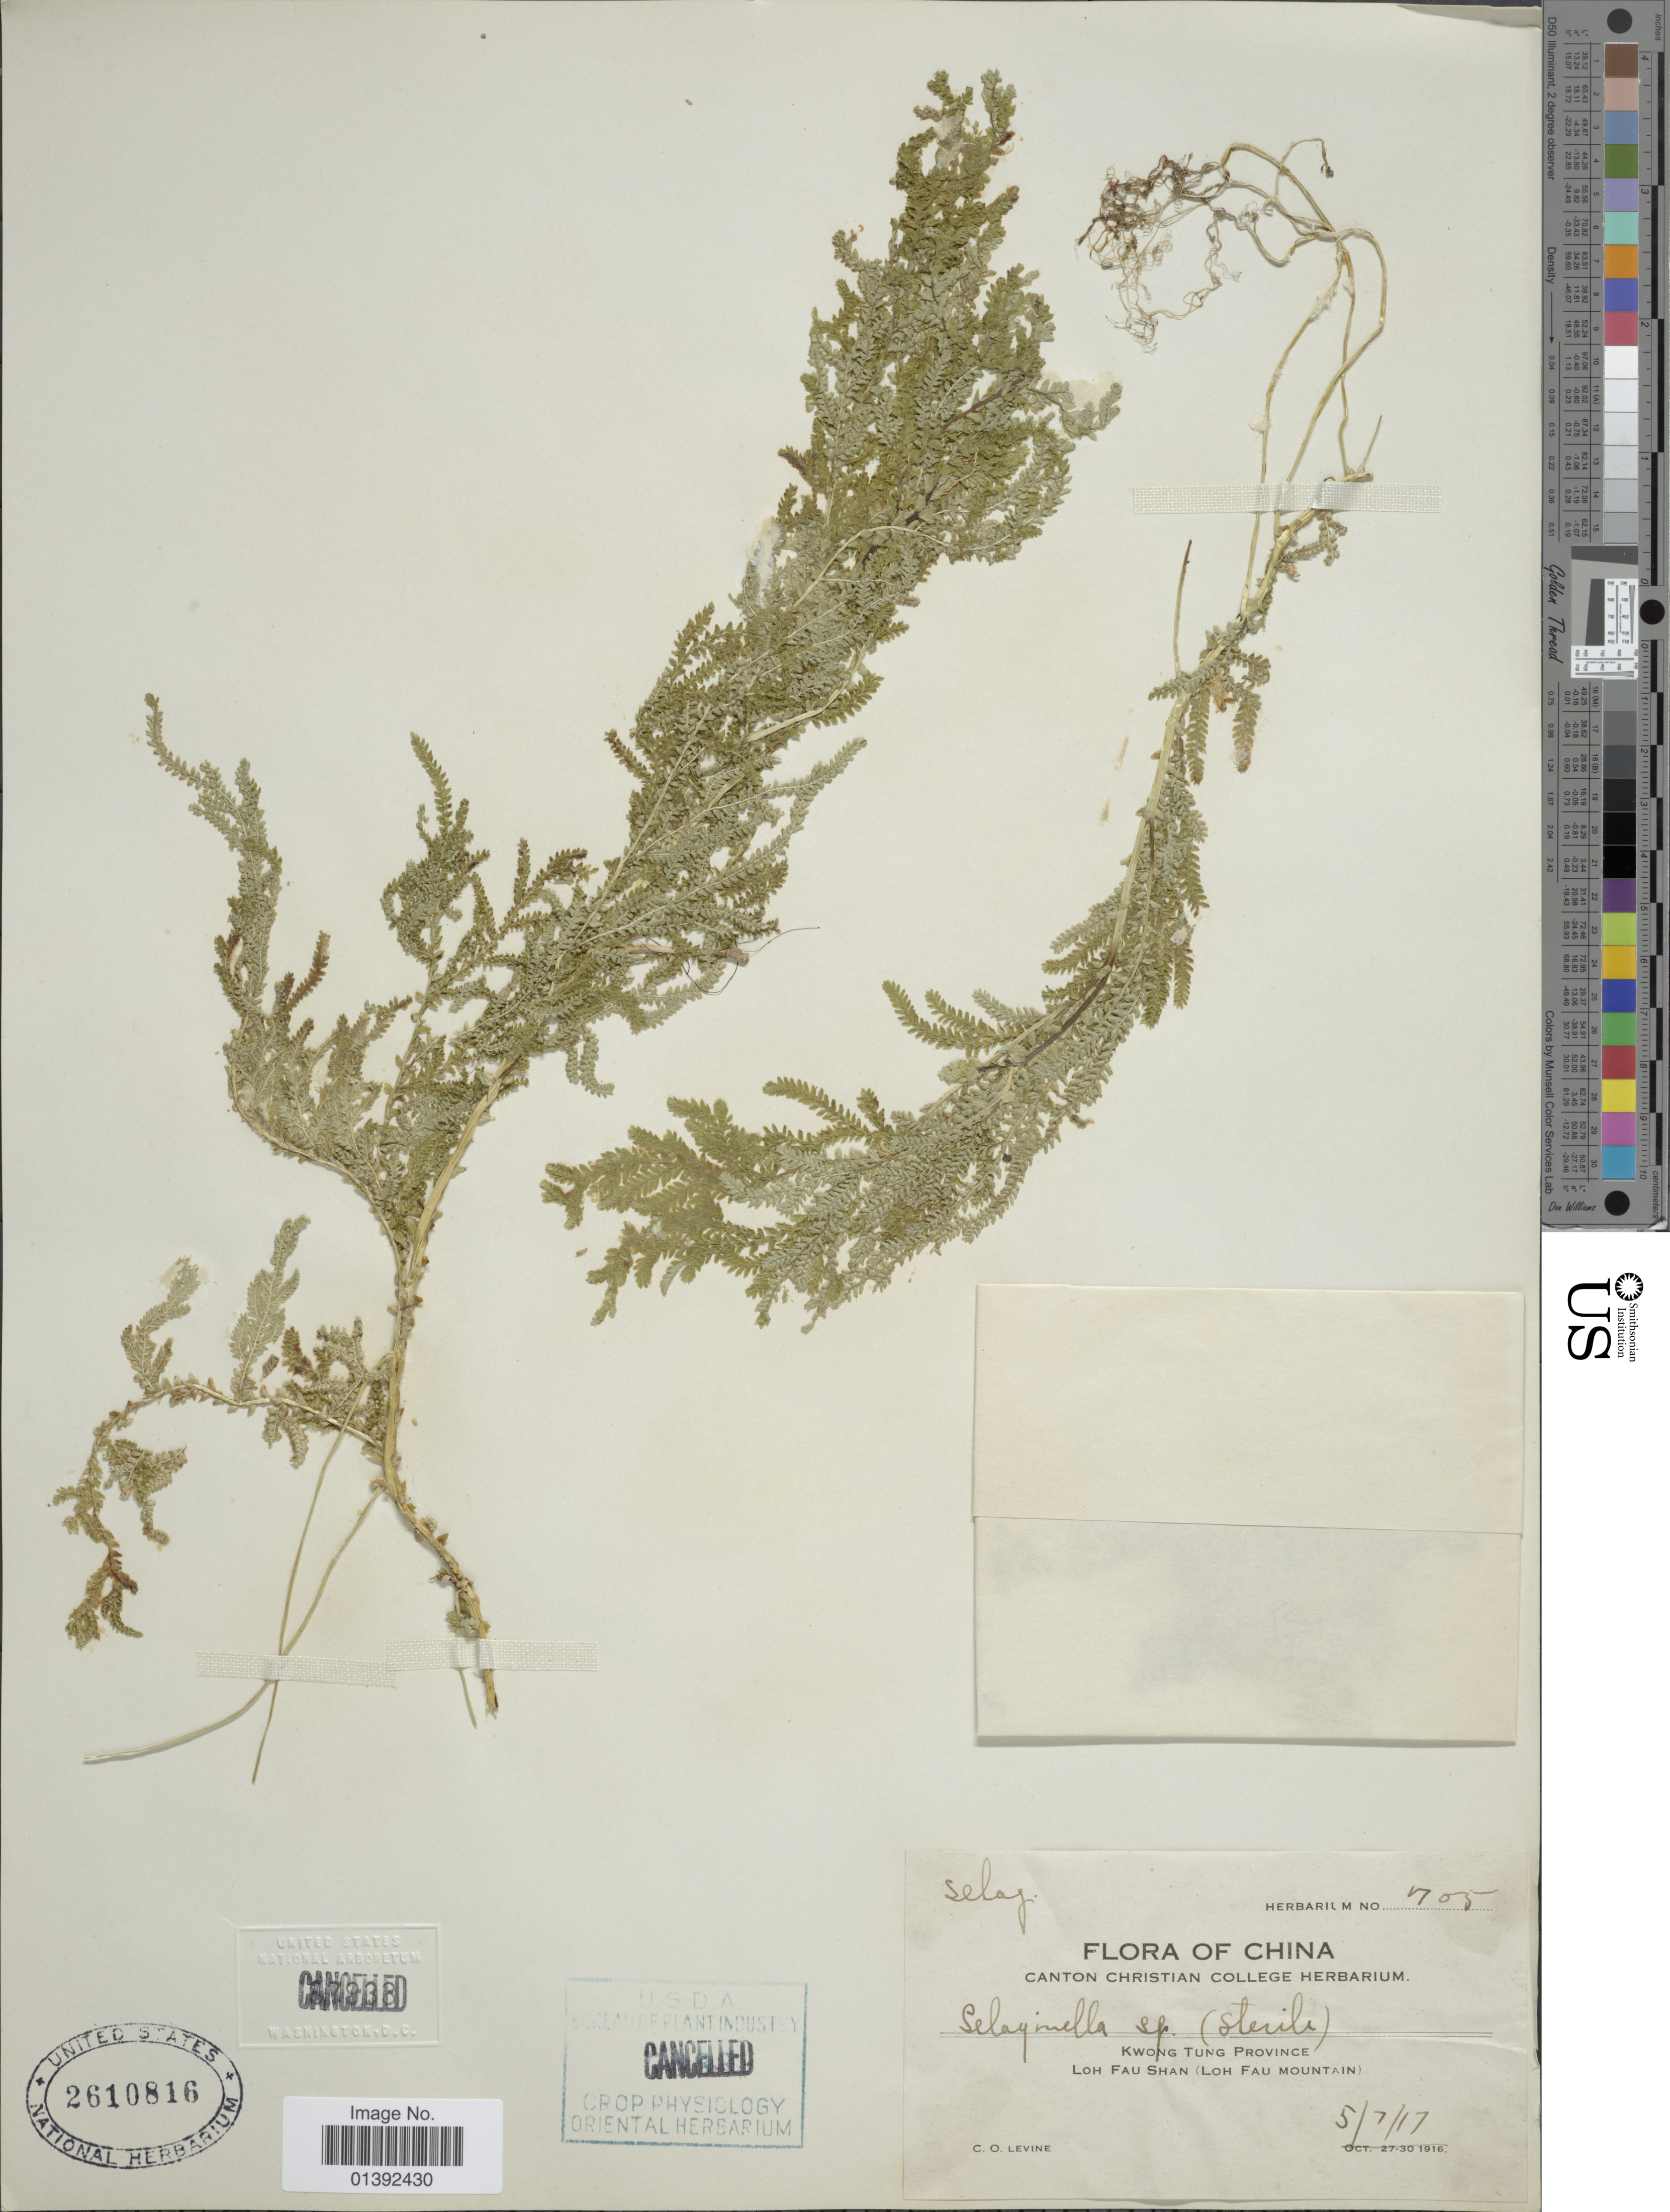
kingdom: Plantae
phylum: Tracheophyta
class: Lycopodiopsida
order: Selaginellales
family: Selaginellaceae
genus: Selaginella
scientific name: Selaginella sp.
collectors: C. O. Levine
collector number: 705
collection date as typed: Transcribed d/m/y: 5/7/17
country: China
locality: Kwang Tung Province, Loh Fau Shan (Loh Fau Mountain)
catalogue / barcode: US 2610816